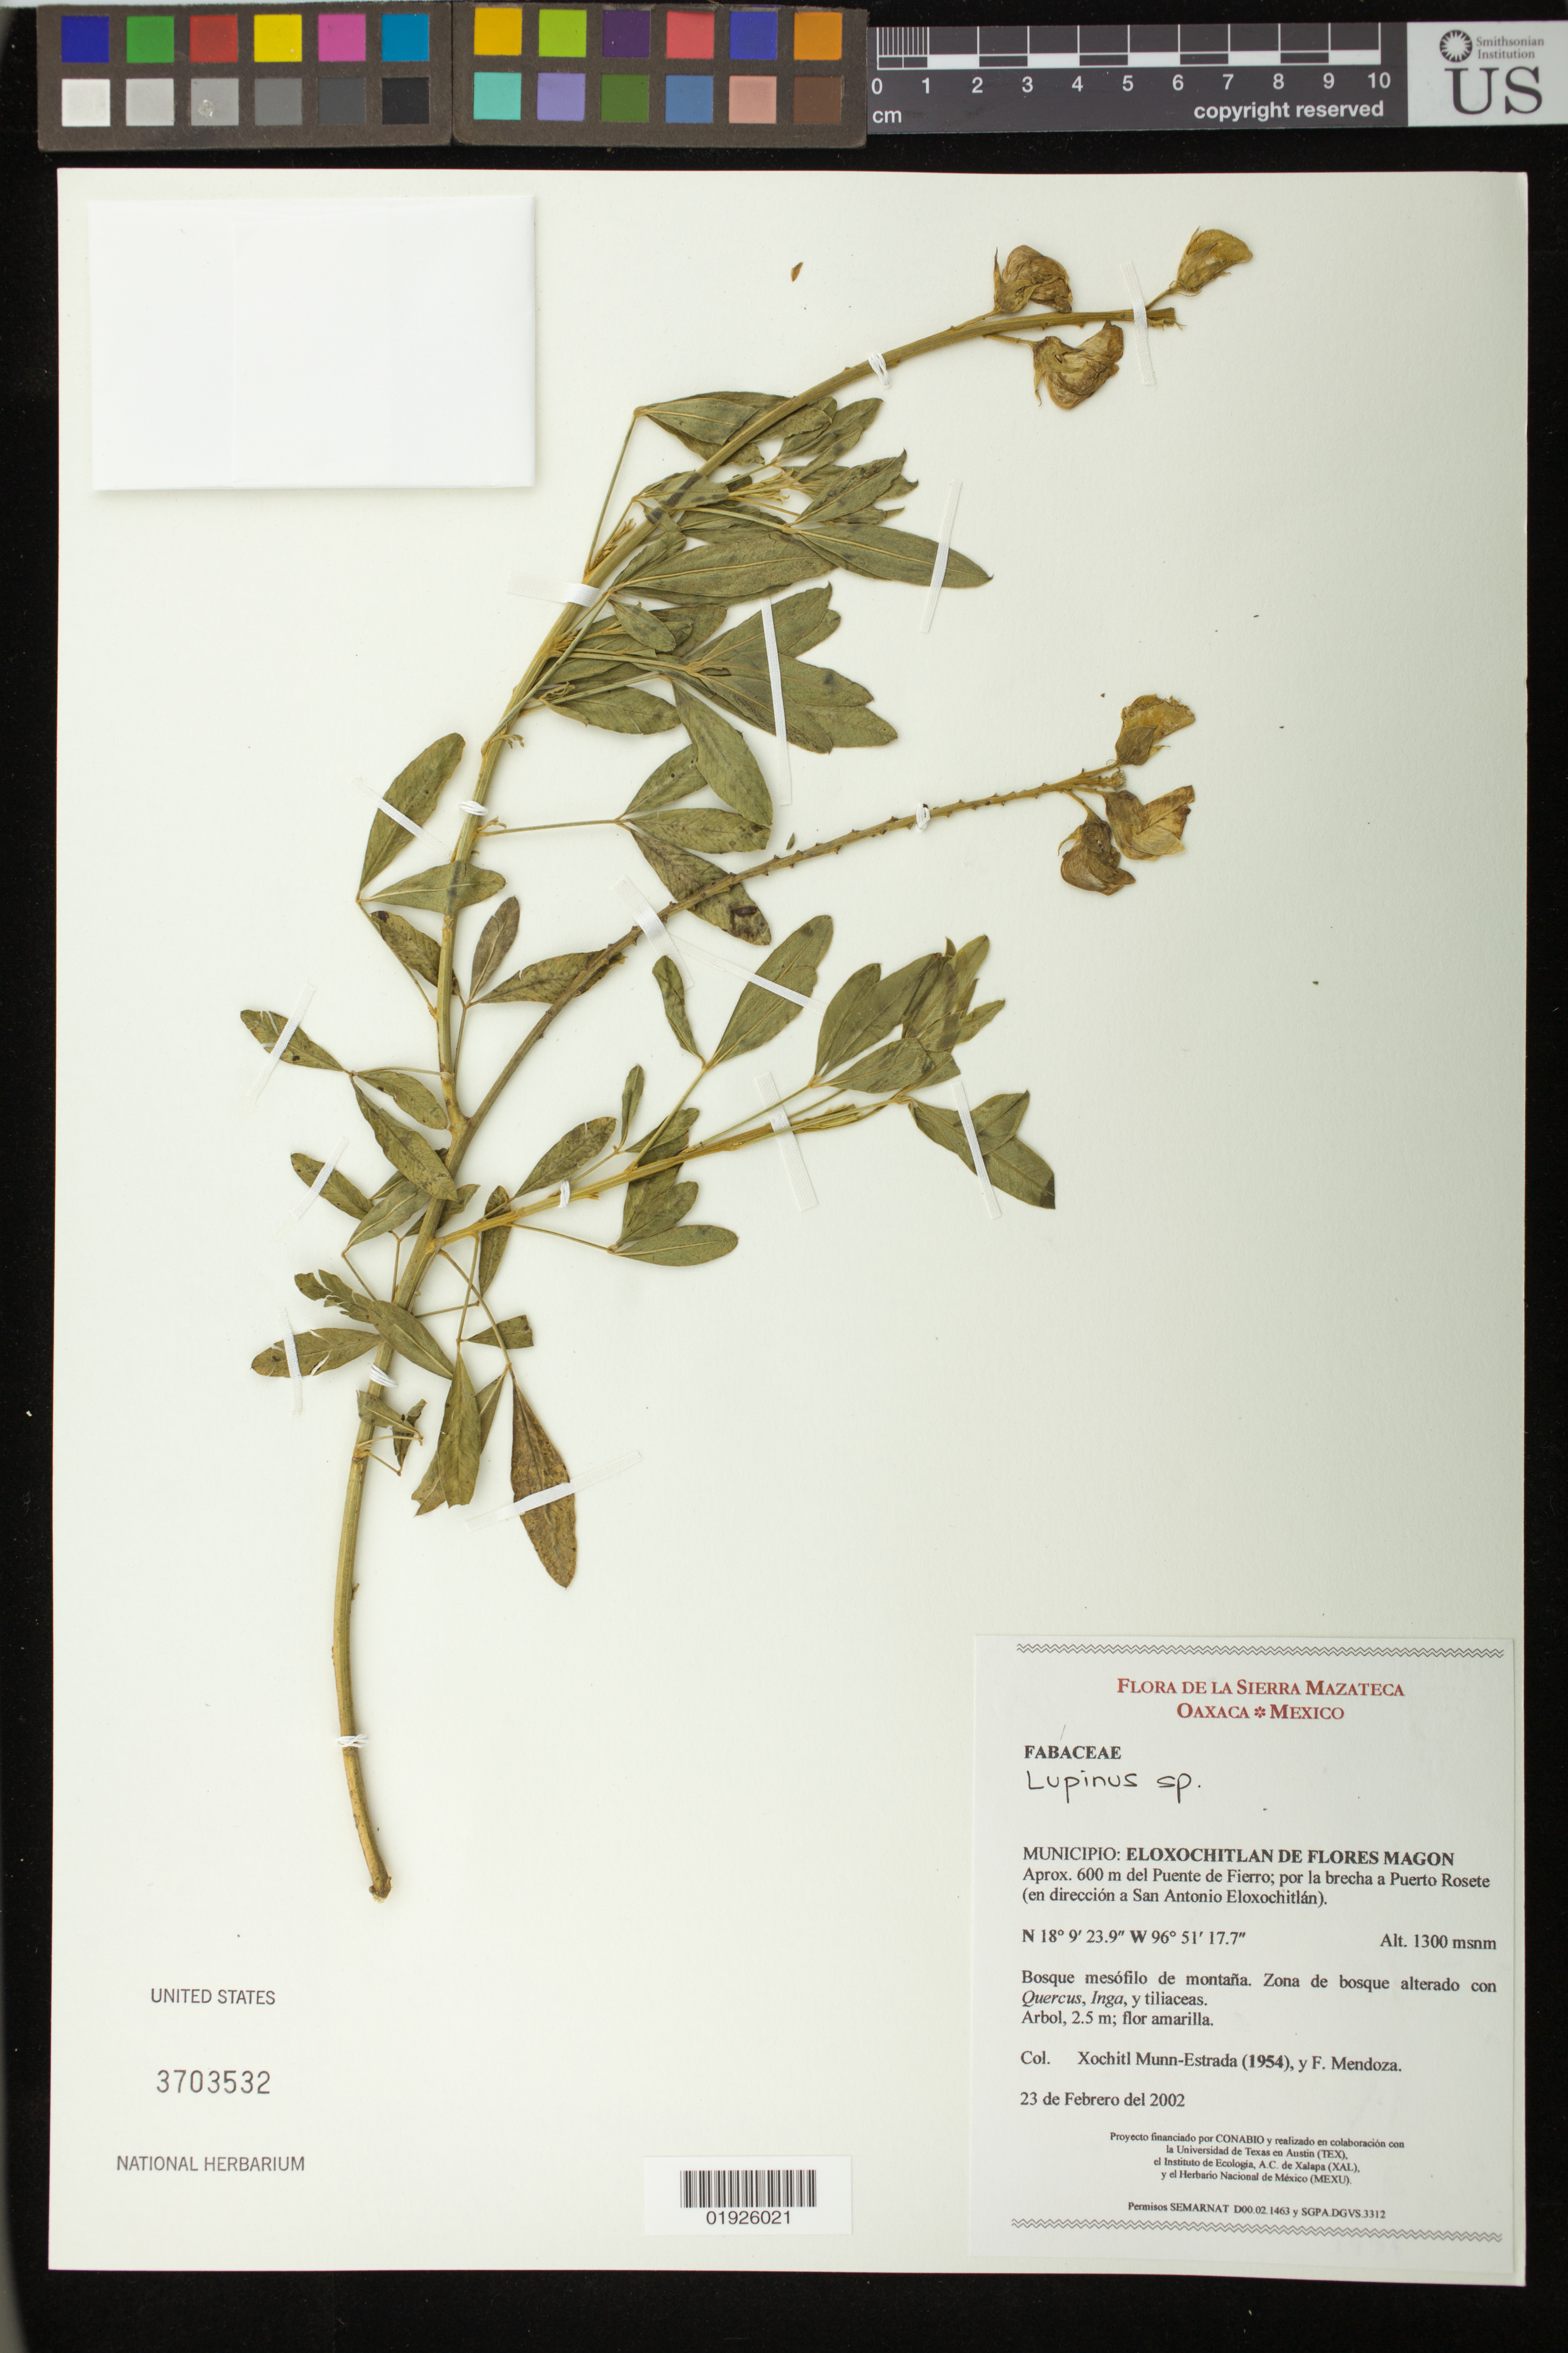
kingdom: Plantae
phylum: Tracheophyta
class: Magnoliopsida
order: Fabales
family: Fabaceae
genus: Lupinus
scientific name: Lupinus sp.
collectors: X. Munn-Estrada & F. Mendoza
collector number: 1954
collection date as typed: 23 de Febrero del 2002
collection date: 2002-02-23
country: Mexico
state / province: Oaxaca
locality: Municipio: Eloxochitlan de Flores Magon, aproximadamente 600 m del Puente de Fierro, por la brecha a Puerto Rosete (en direccion a San Antonio Eloxochitlan de Flores Magon).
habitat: Bosque mesofilo de montana. Zona de bosque alterado con Quercus, Inga, y tiliaceas.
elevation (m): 1300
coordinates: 18 09 23.9 N, 96 51 17.7 W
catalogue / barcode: US 3703532